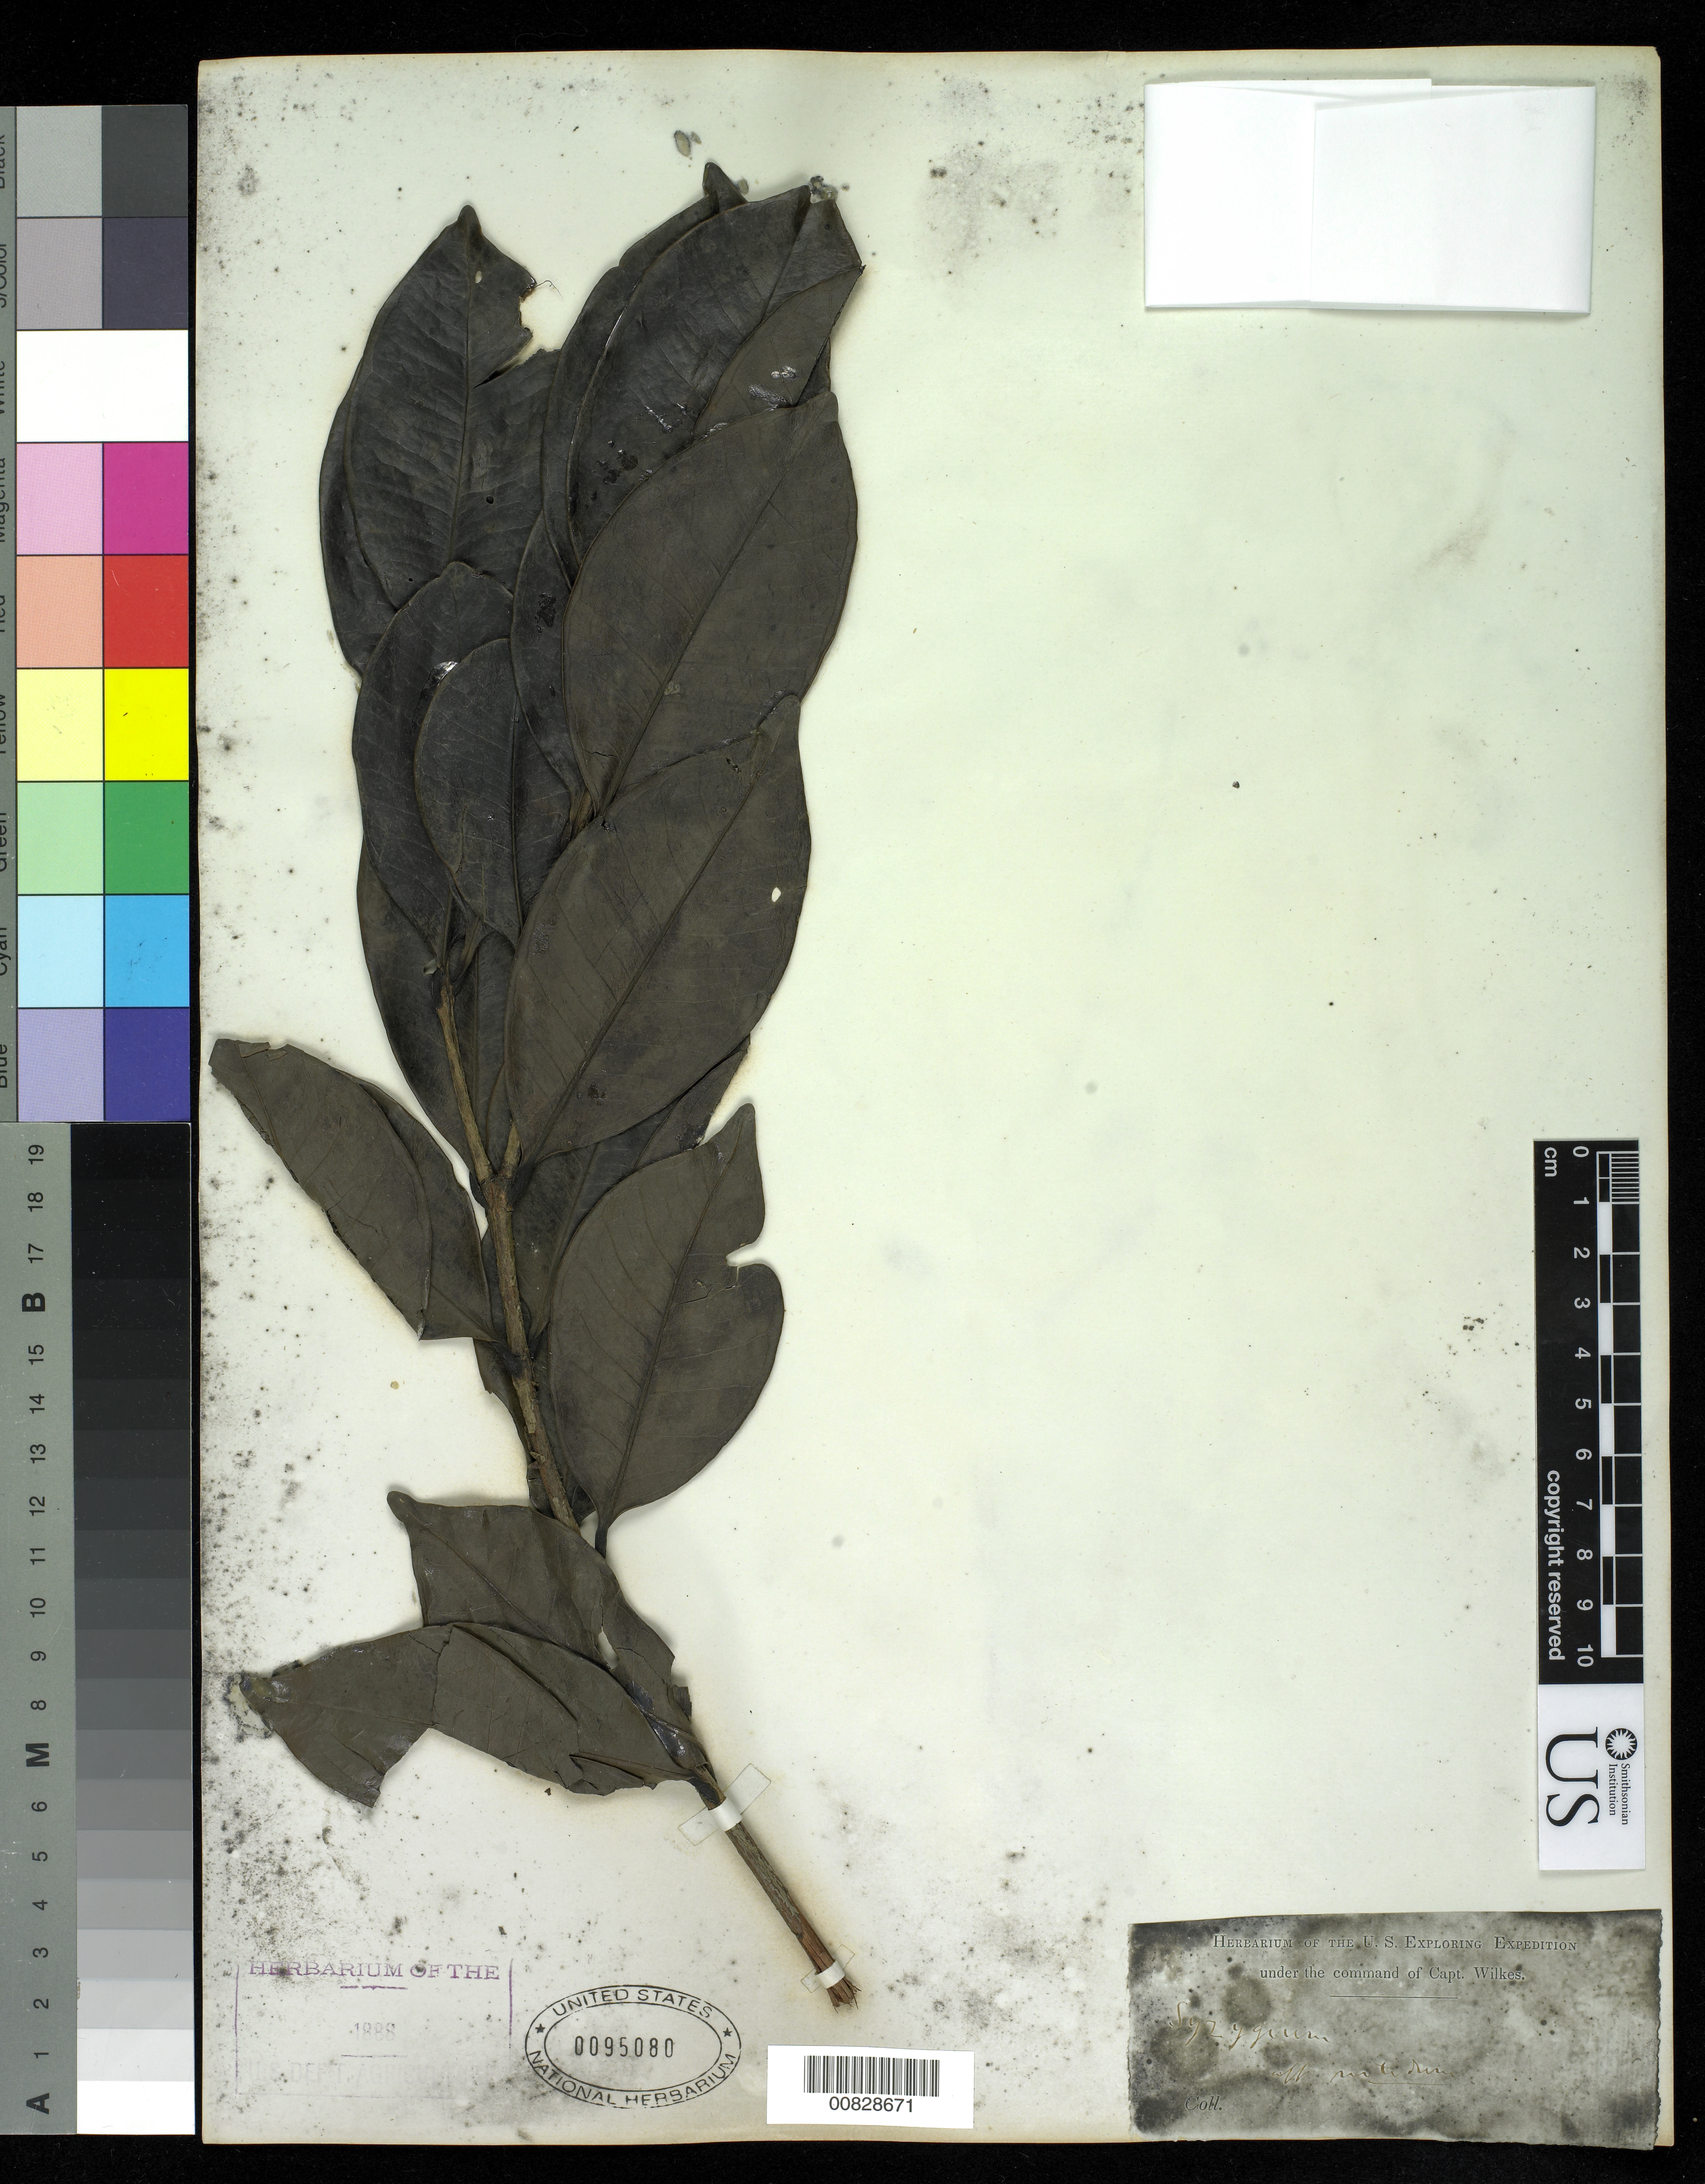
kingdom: Plantae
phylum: Tracheophyta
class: Magnoliopsida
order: Myrtales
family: Myrtaceae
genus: Eugenia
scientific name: Eugenia sp.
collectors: Wilkes Explor. Exped.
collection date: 1838/1842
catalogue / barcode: US 95080